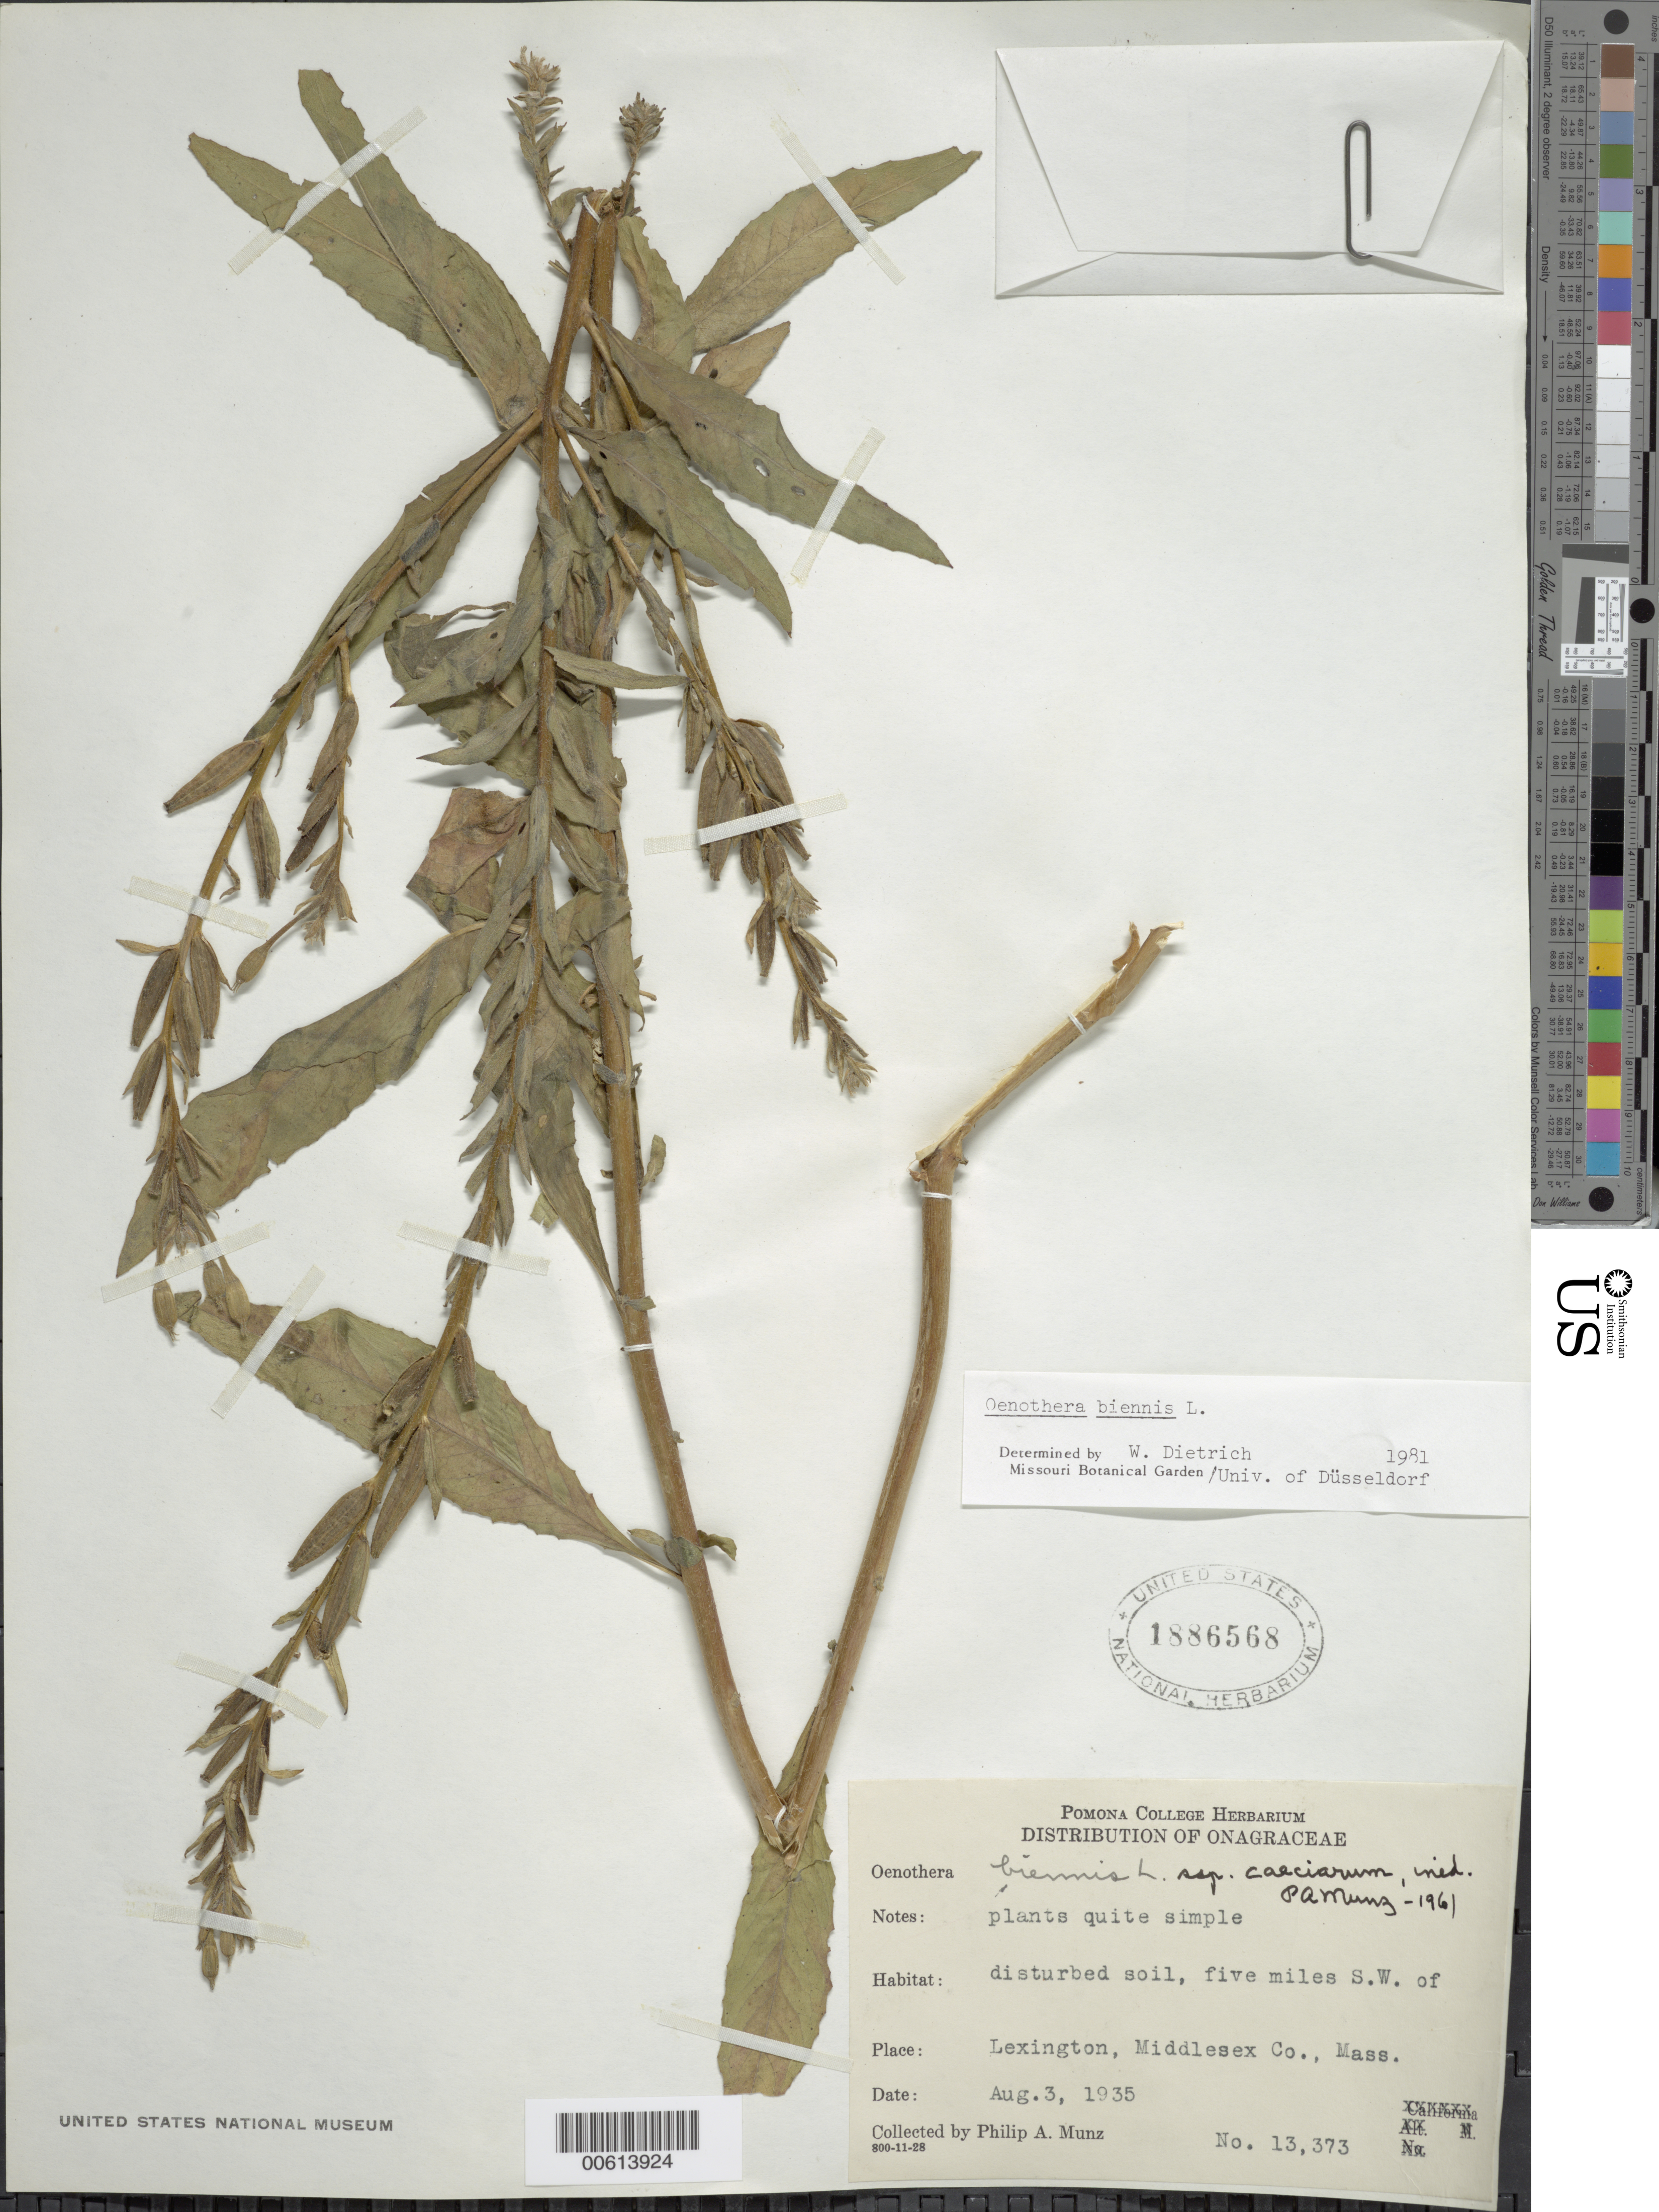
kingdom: Plantae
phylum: Tracheophyta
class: Magnoliopsida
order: Myrtales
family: Onagraceae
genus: Oenothera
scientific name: Oenothera biennis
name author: L.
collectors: P. A. Munz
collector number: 13373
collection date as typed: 03 Aug 1935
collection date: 1935-08-03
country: United States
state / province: Massachusetts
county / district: Middlesex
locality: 5 miles SW of Lexington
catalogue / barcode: US 1886568